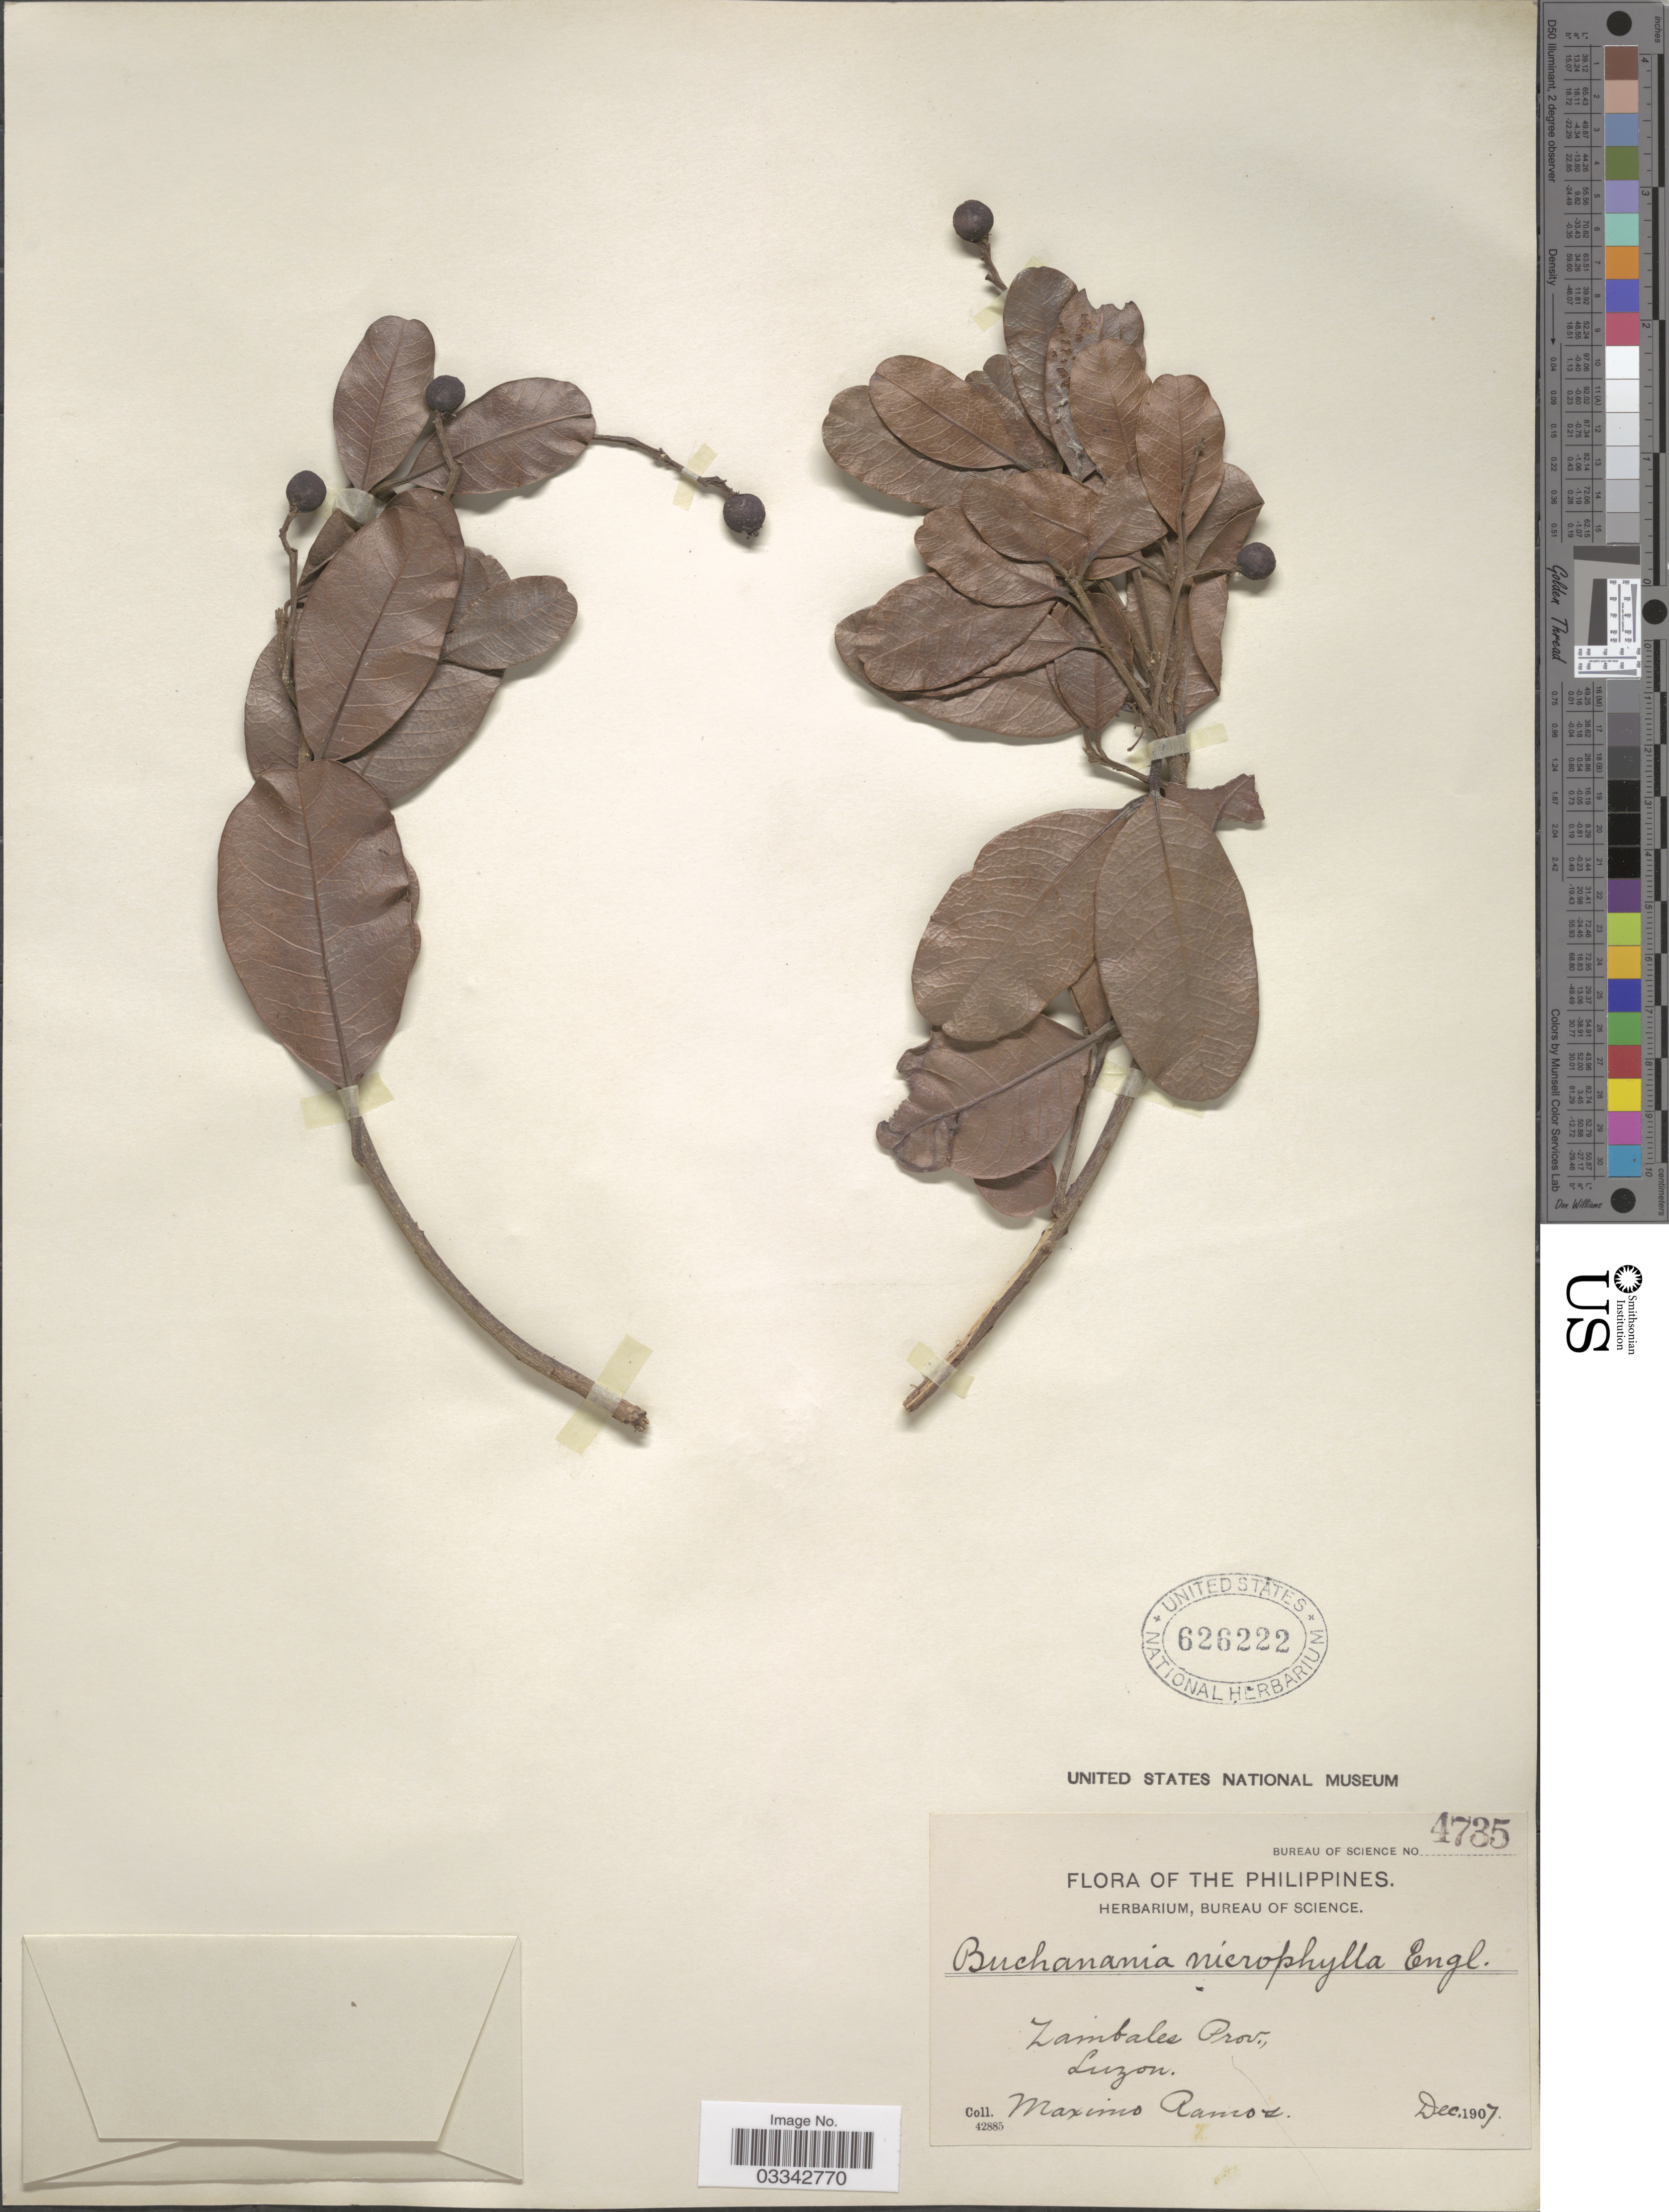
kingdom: Plantae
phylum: Tracheophyta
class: Magnoliopsida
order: Sapindales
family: Anacardiaceae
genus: Buchanania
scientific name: Buchanania microphylla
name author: Engl.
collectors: M. Ramos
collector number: Bureau of Science 4735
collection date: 1907-12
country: Philippines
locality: Zambales Prov., Luzon.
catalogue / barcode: US 626222